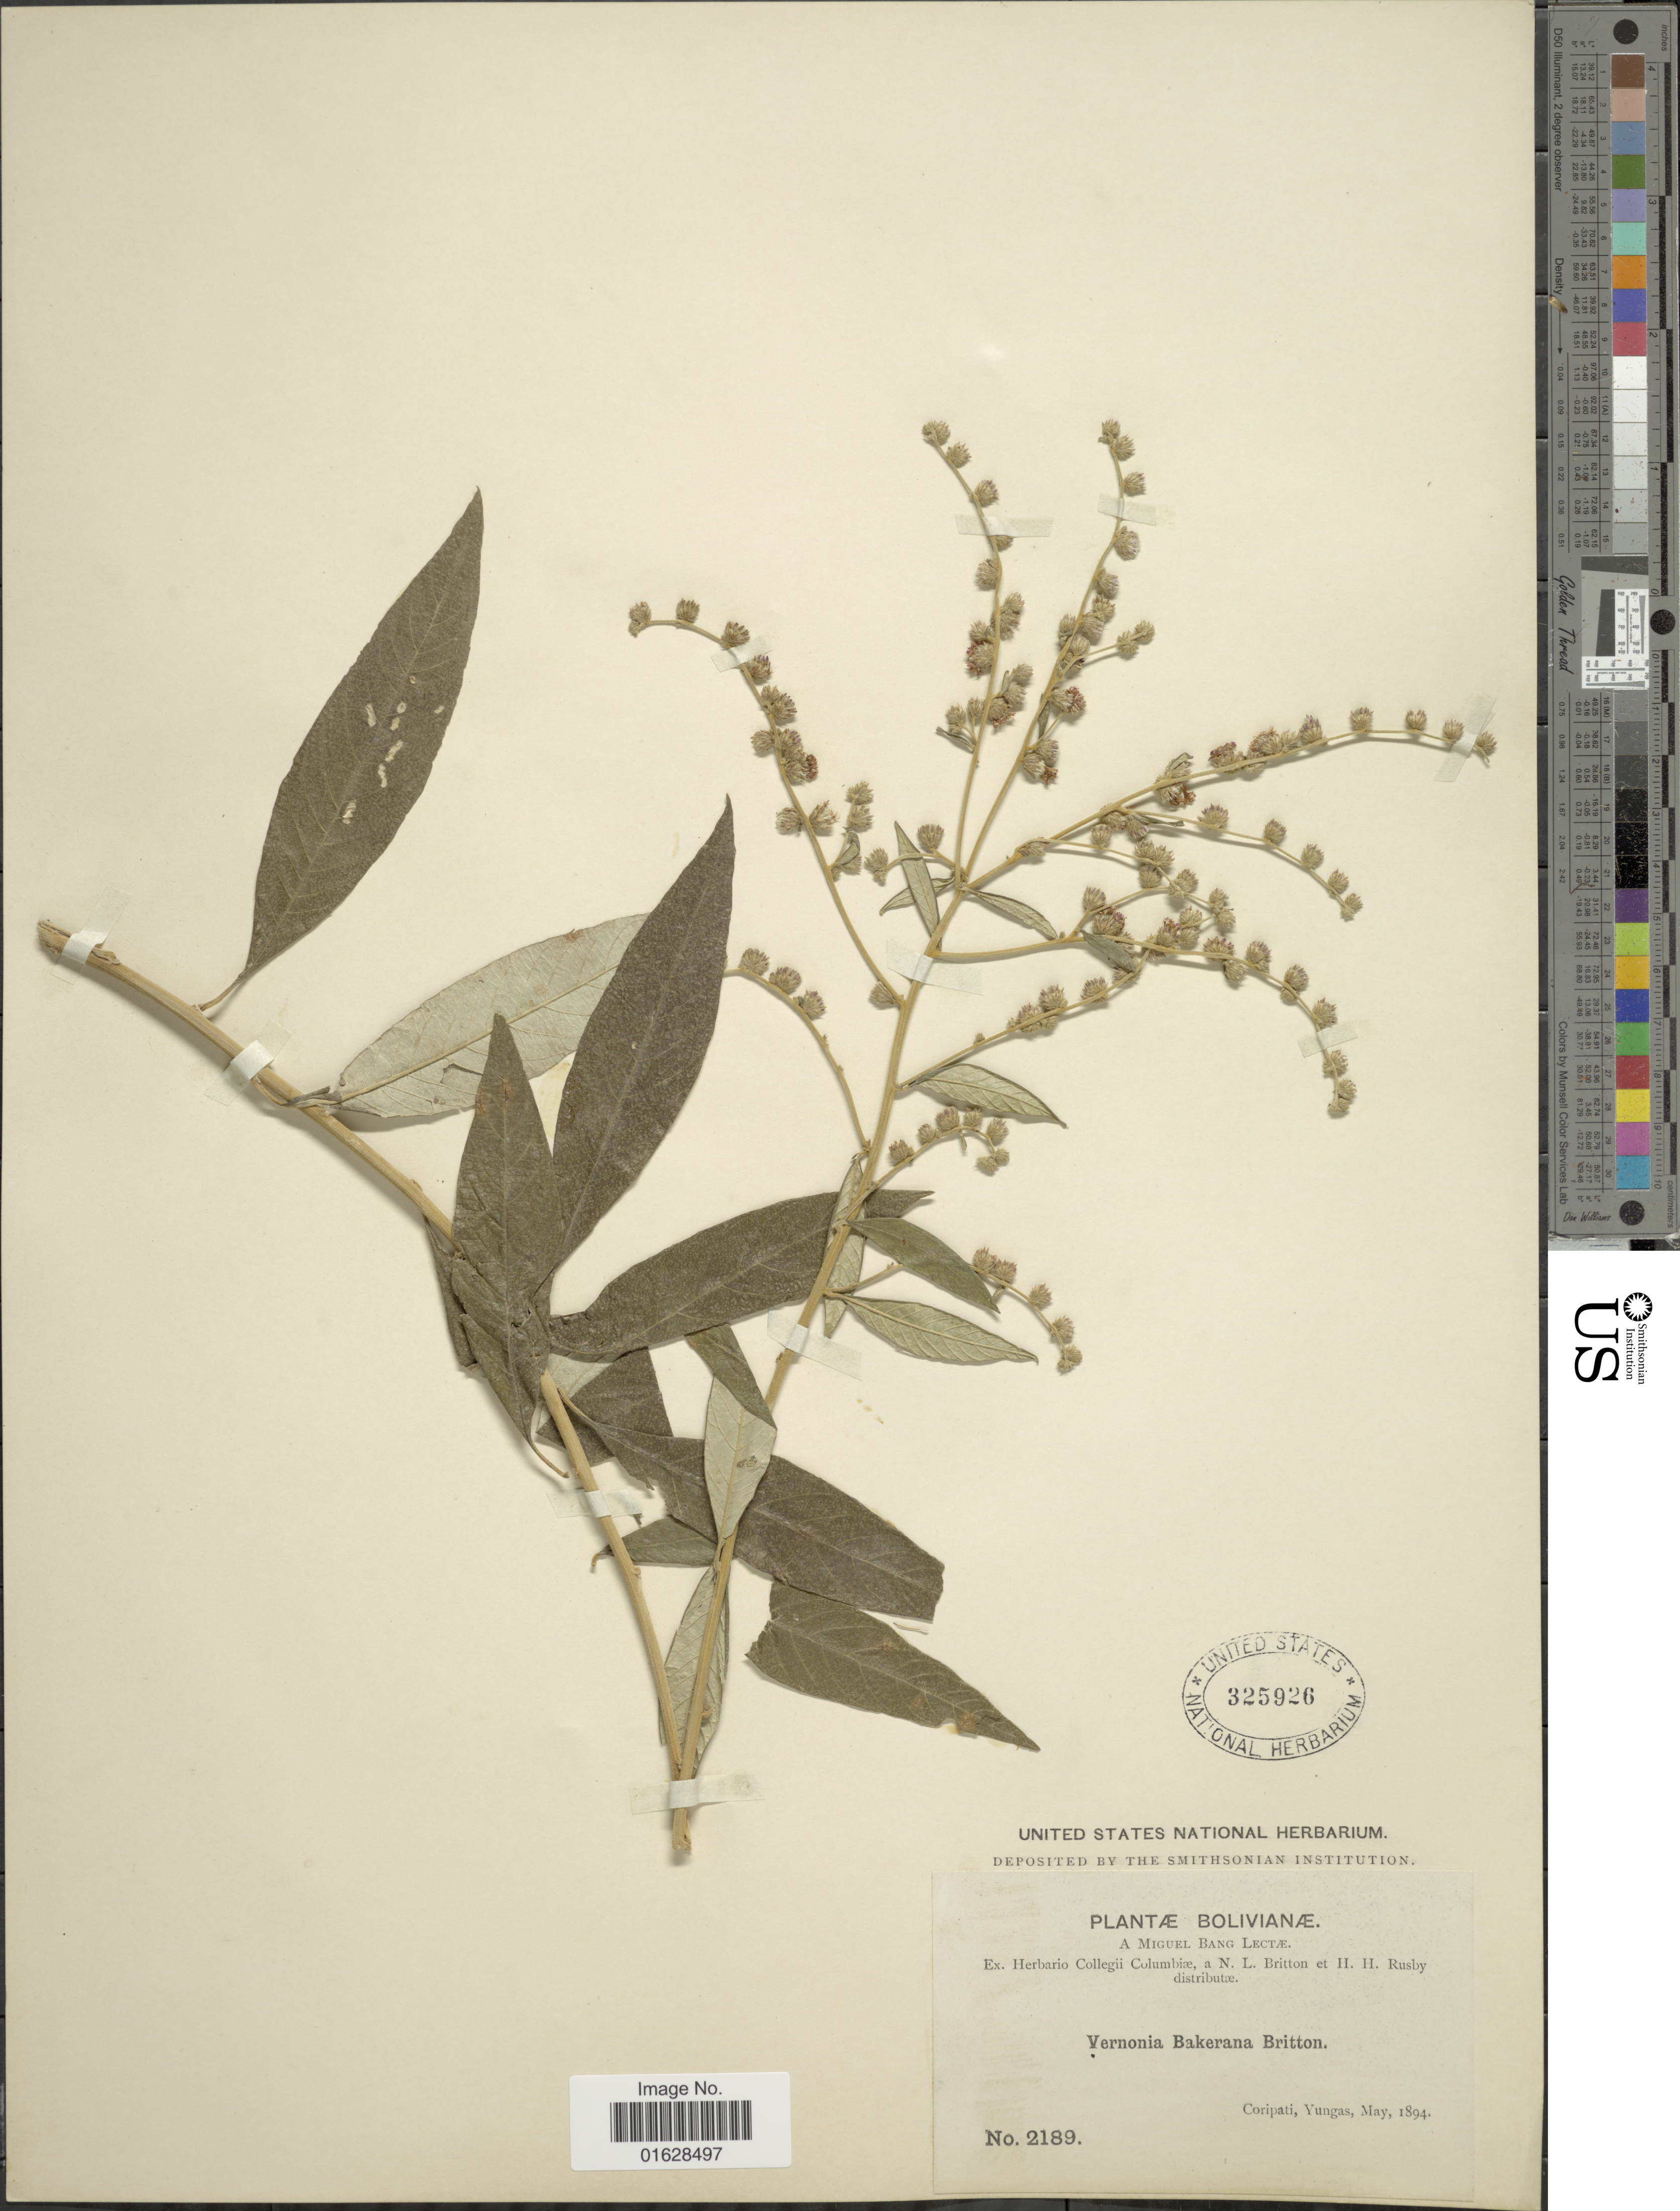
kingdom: Plantae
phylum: Tracheophyta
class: Magnoliopsida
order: Asterales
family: Asteraceae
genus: Lepidaploa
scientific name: Lepidaploa bakerana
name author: (Britton) H. Rob.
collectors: M. Bang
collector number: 2189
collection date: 1894-05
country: Bolivia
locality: Bolivianae. Coripati, Yungas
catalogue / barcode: US 325926